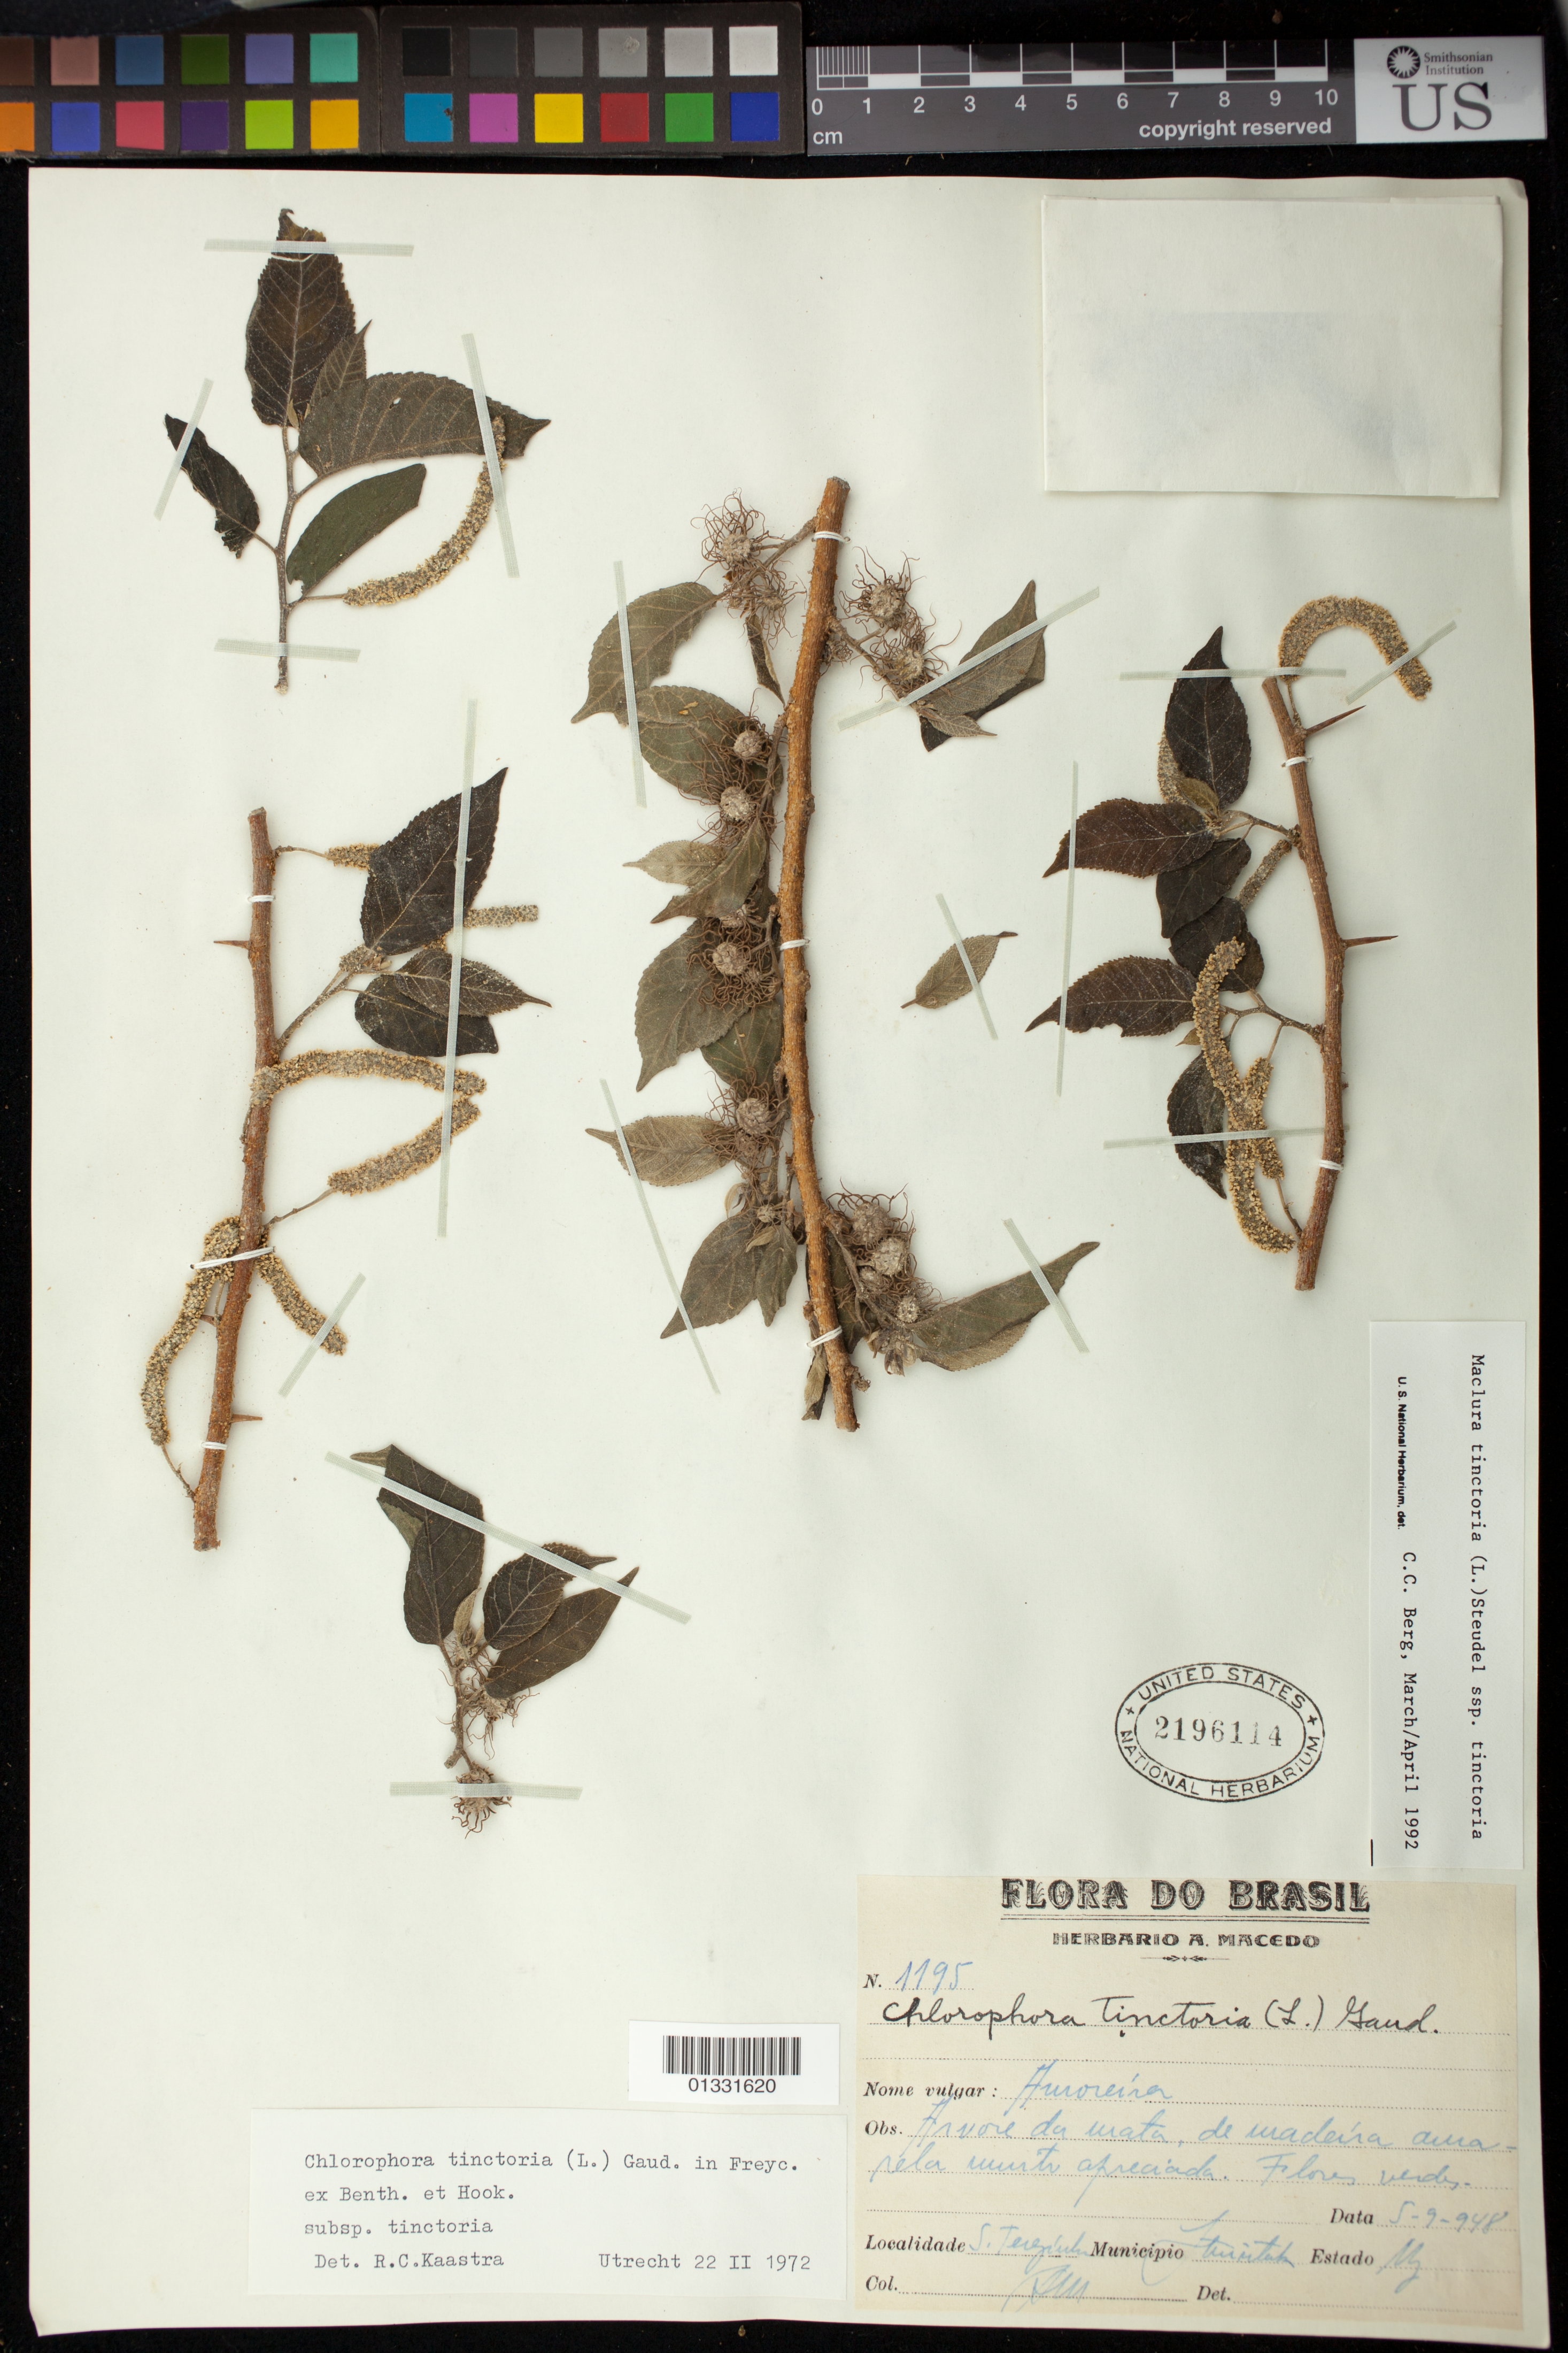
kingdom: Plantae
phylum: Tracheophyta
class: Magnoliopsida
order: Rosales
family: Moraceae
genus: Maclura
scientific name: Maclura tinctoria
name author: (L.) D. Don ex Steud.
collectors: A. Macedo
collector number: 1195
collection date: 1948-09-05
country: Brazil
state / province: Minas Gerais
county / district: Ituiutaba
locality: S. Terezinha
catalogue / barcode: US 2196114